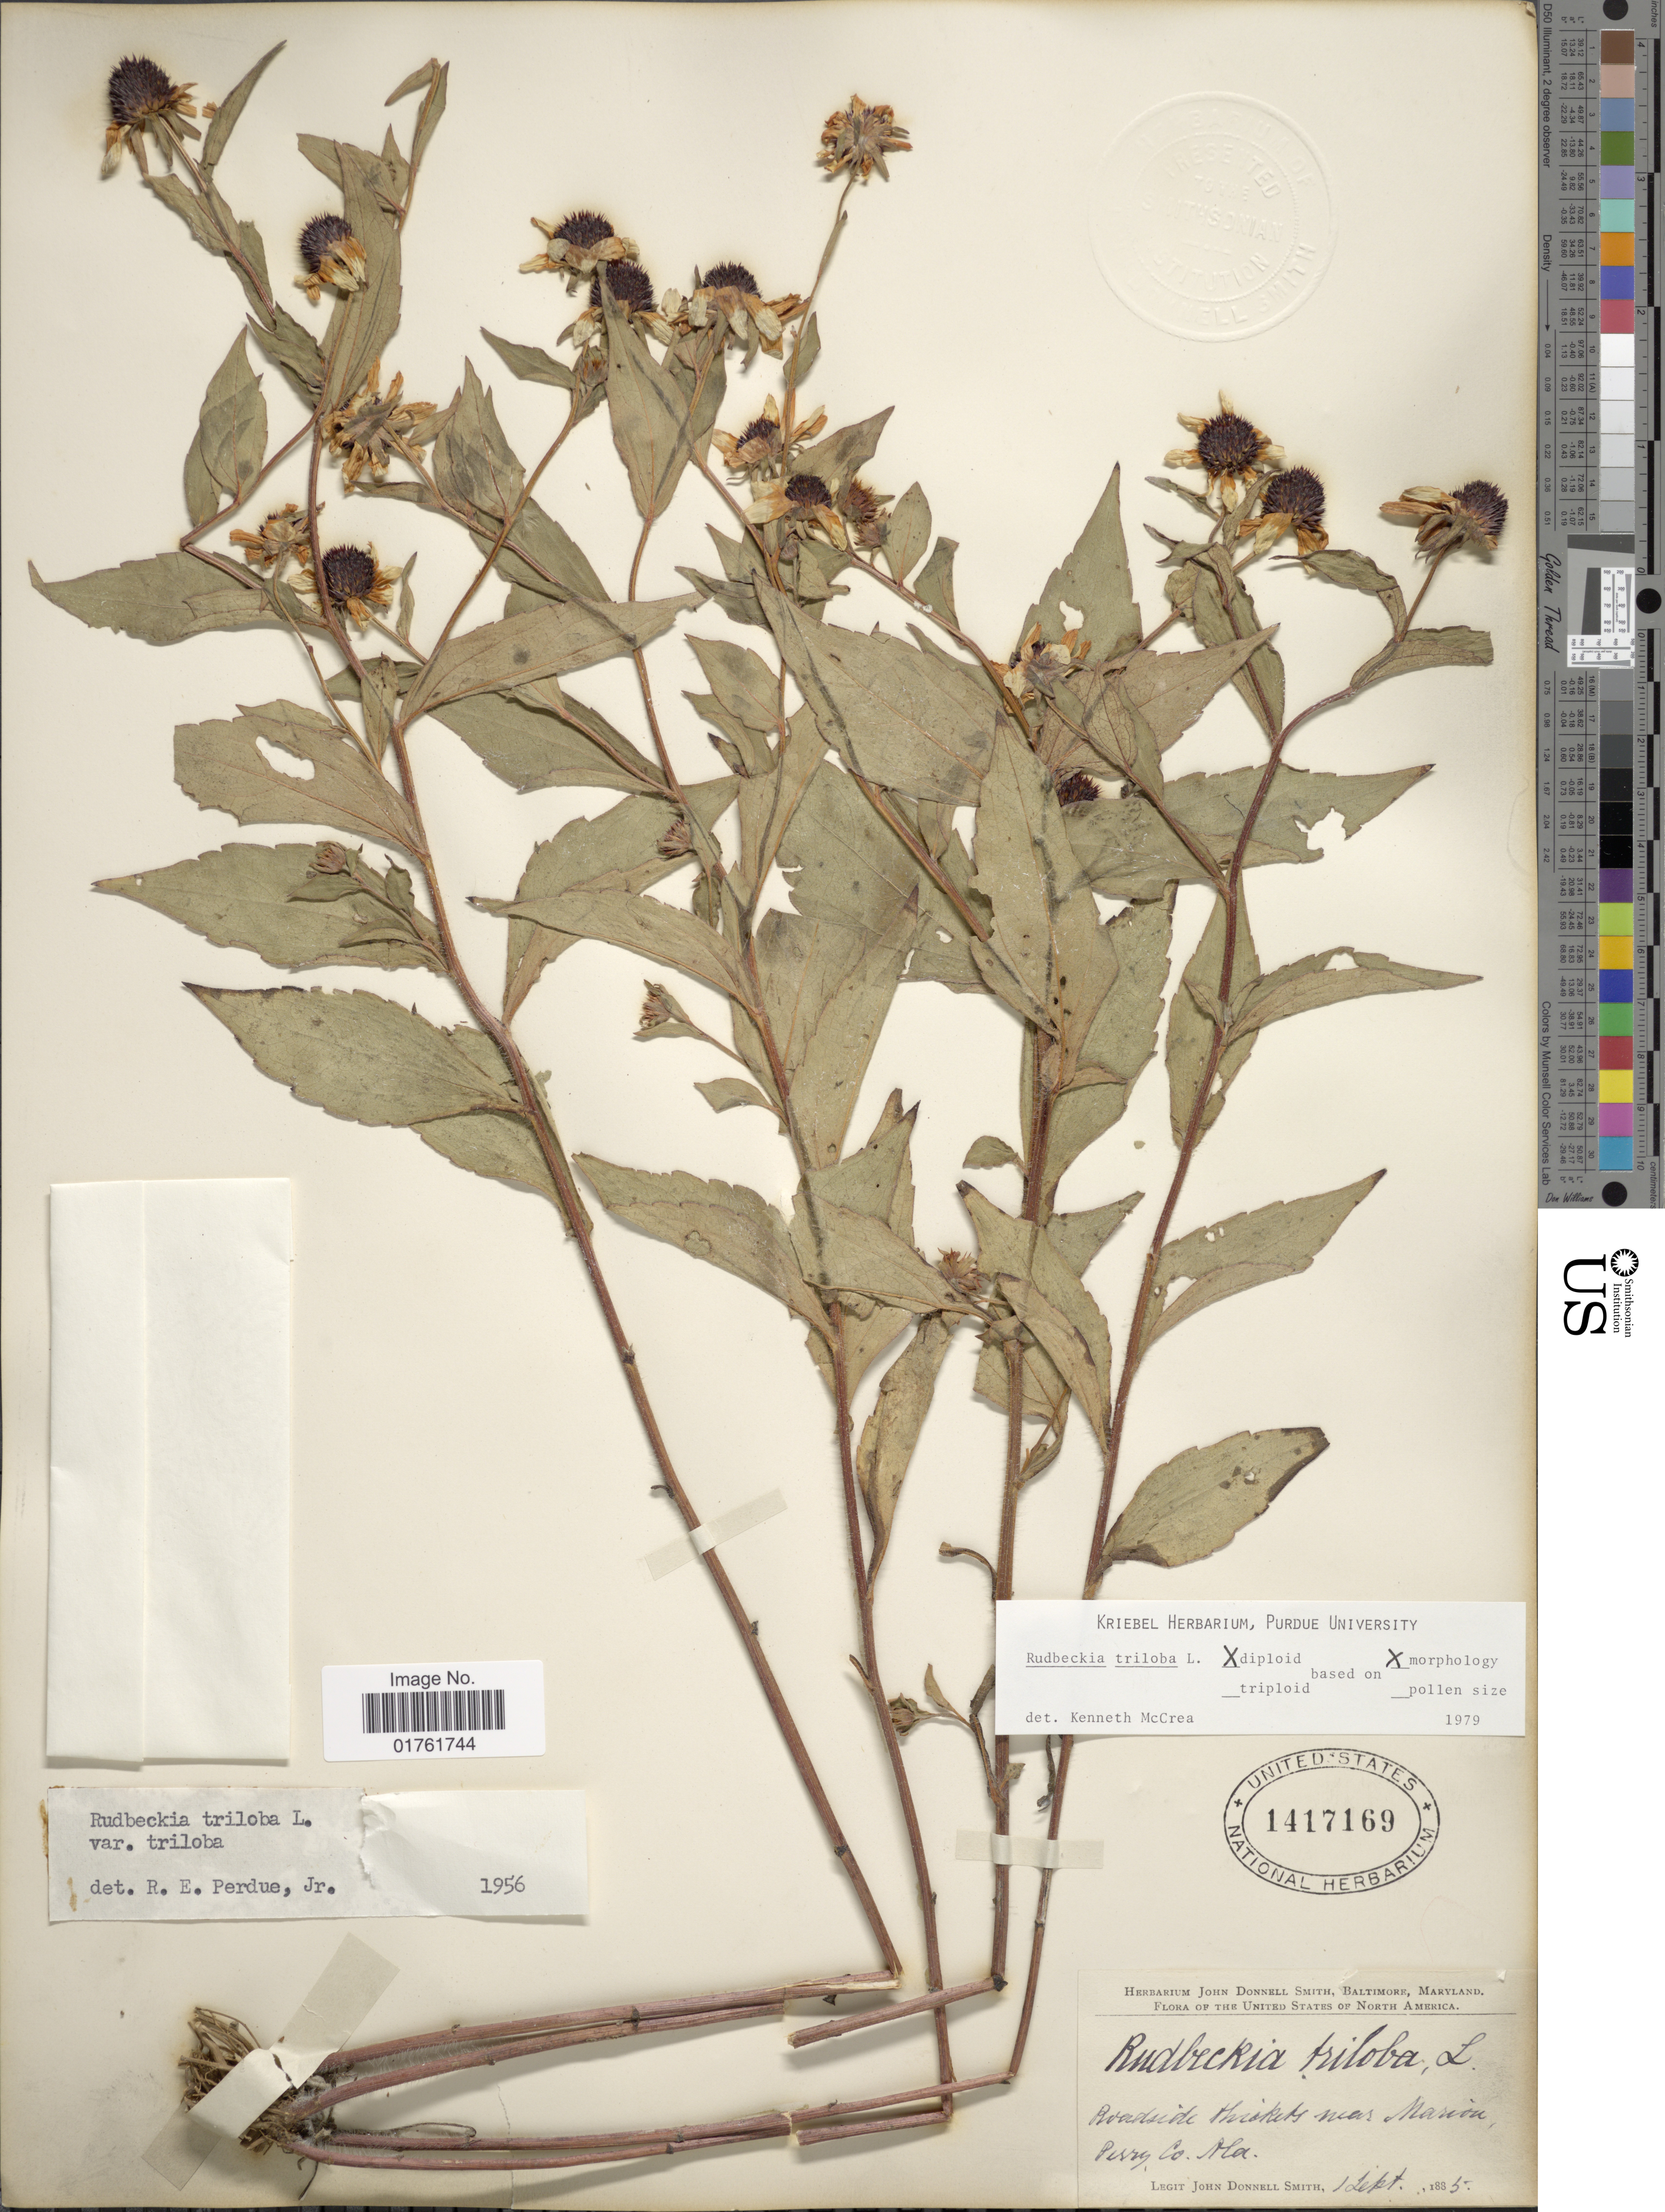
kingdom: Plantae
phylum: Tracheophyta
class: Magnoliopsida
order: Asterales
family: Asteraceae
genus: Rudbeckia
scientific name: Rudbeckia triloba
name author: L.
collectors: J. Donnell Smith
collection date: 1885-09-01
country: United States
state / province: Alabama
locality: The United States of North America, Roadside thickets near Narion, Perry Co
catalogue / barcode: US 1417169